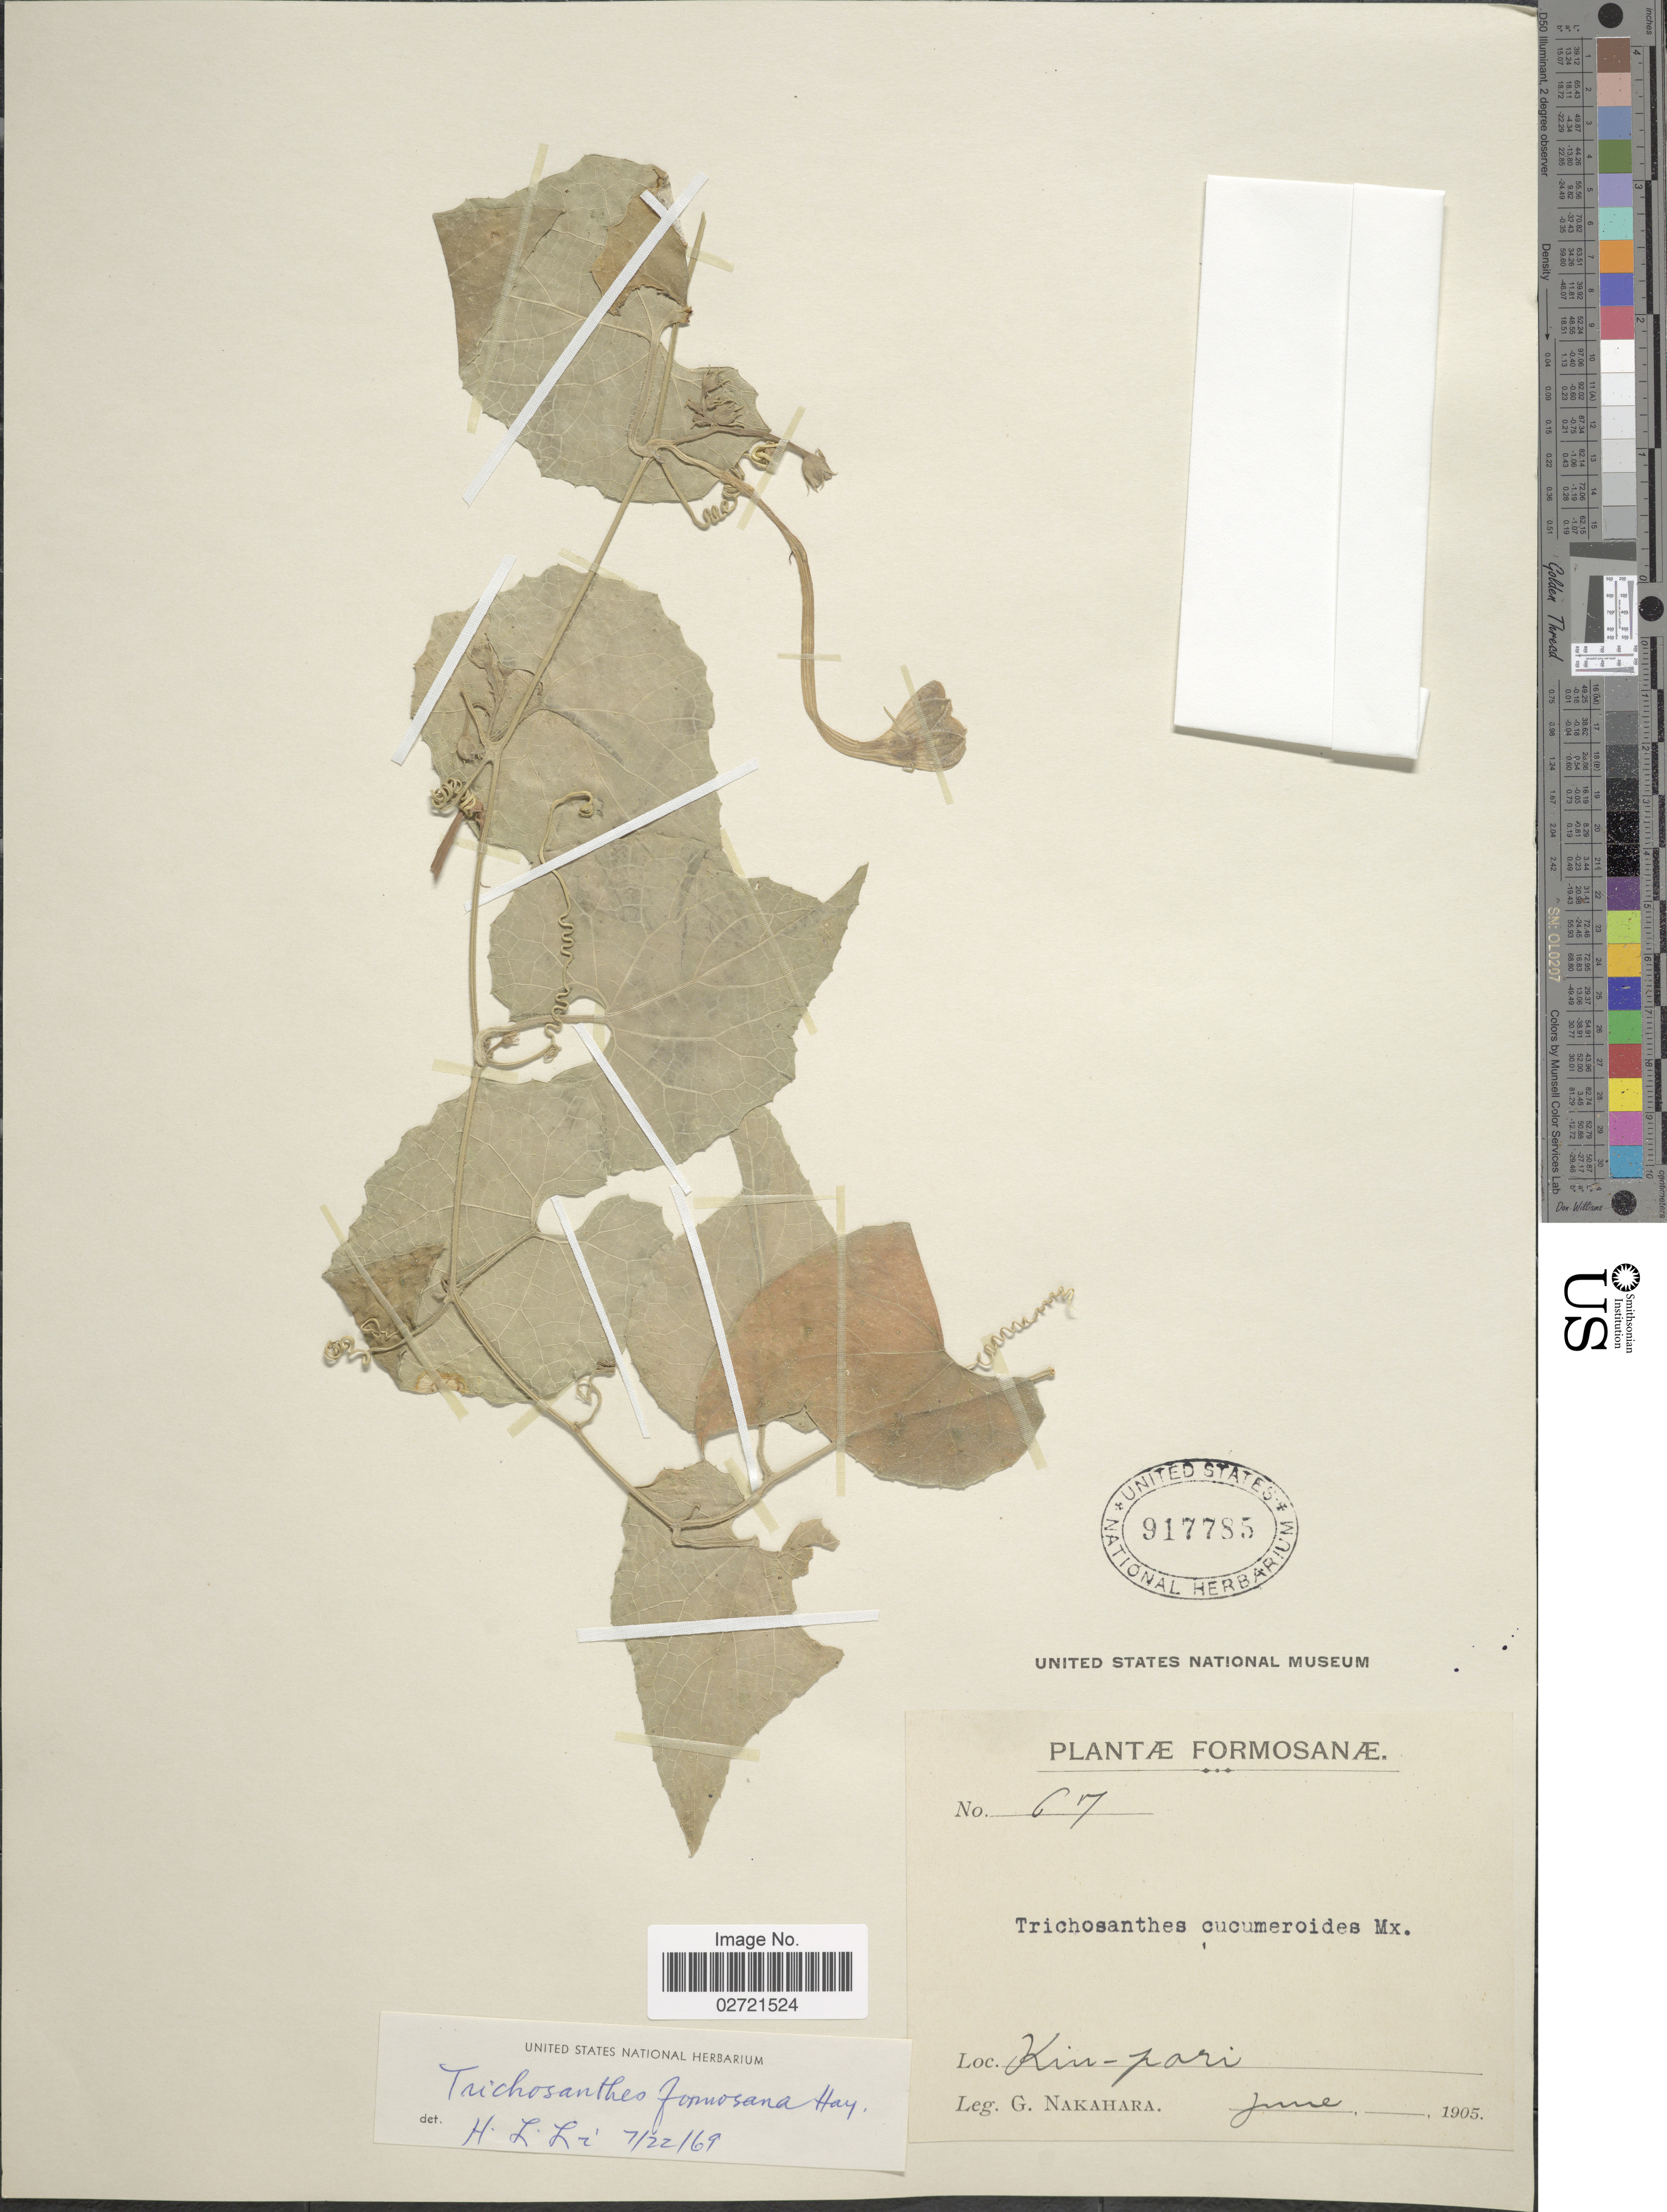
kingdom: Plantae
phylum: Tracheophyta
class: Magnoliopsida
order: Cucurbitales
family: Cucurbitaceae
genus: Trichosanthes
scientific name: Trichosanthes formosana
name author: Hayata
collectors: G. Nakahara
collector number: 67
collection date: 1905-06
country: Taiwan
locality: Kin-pari, Formosanae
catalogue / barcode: US 917785